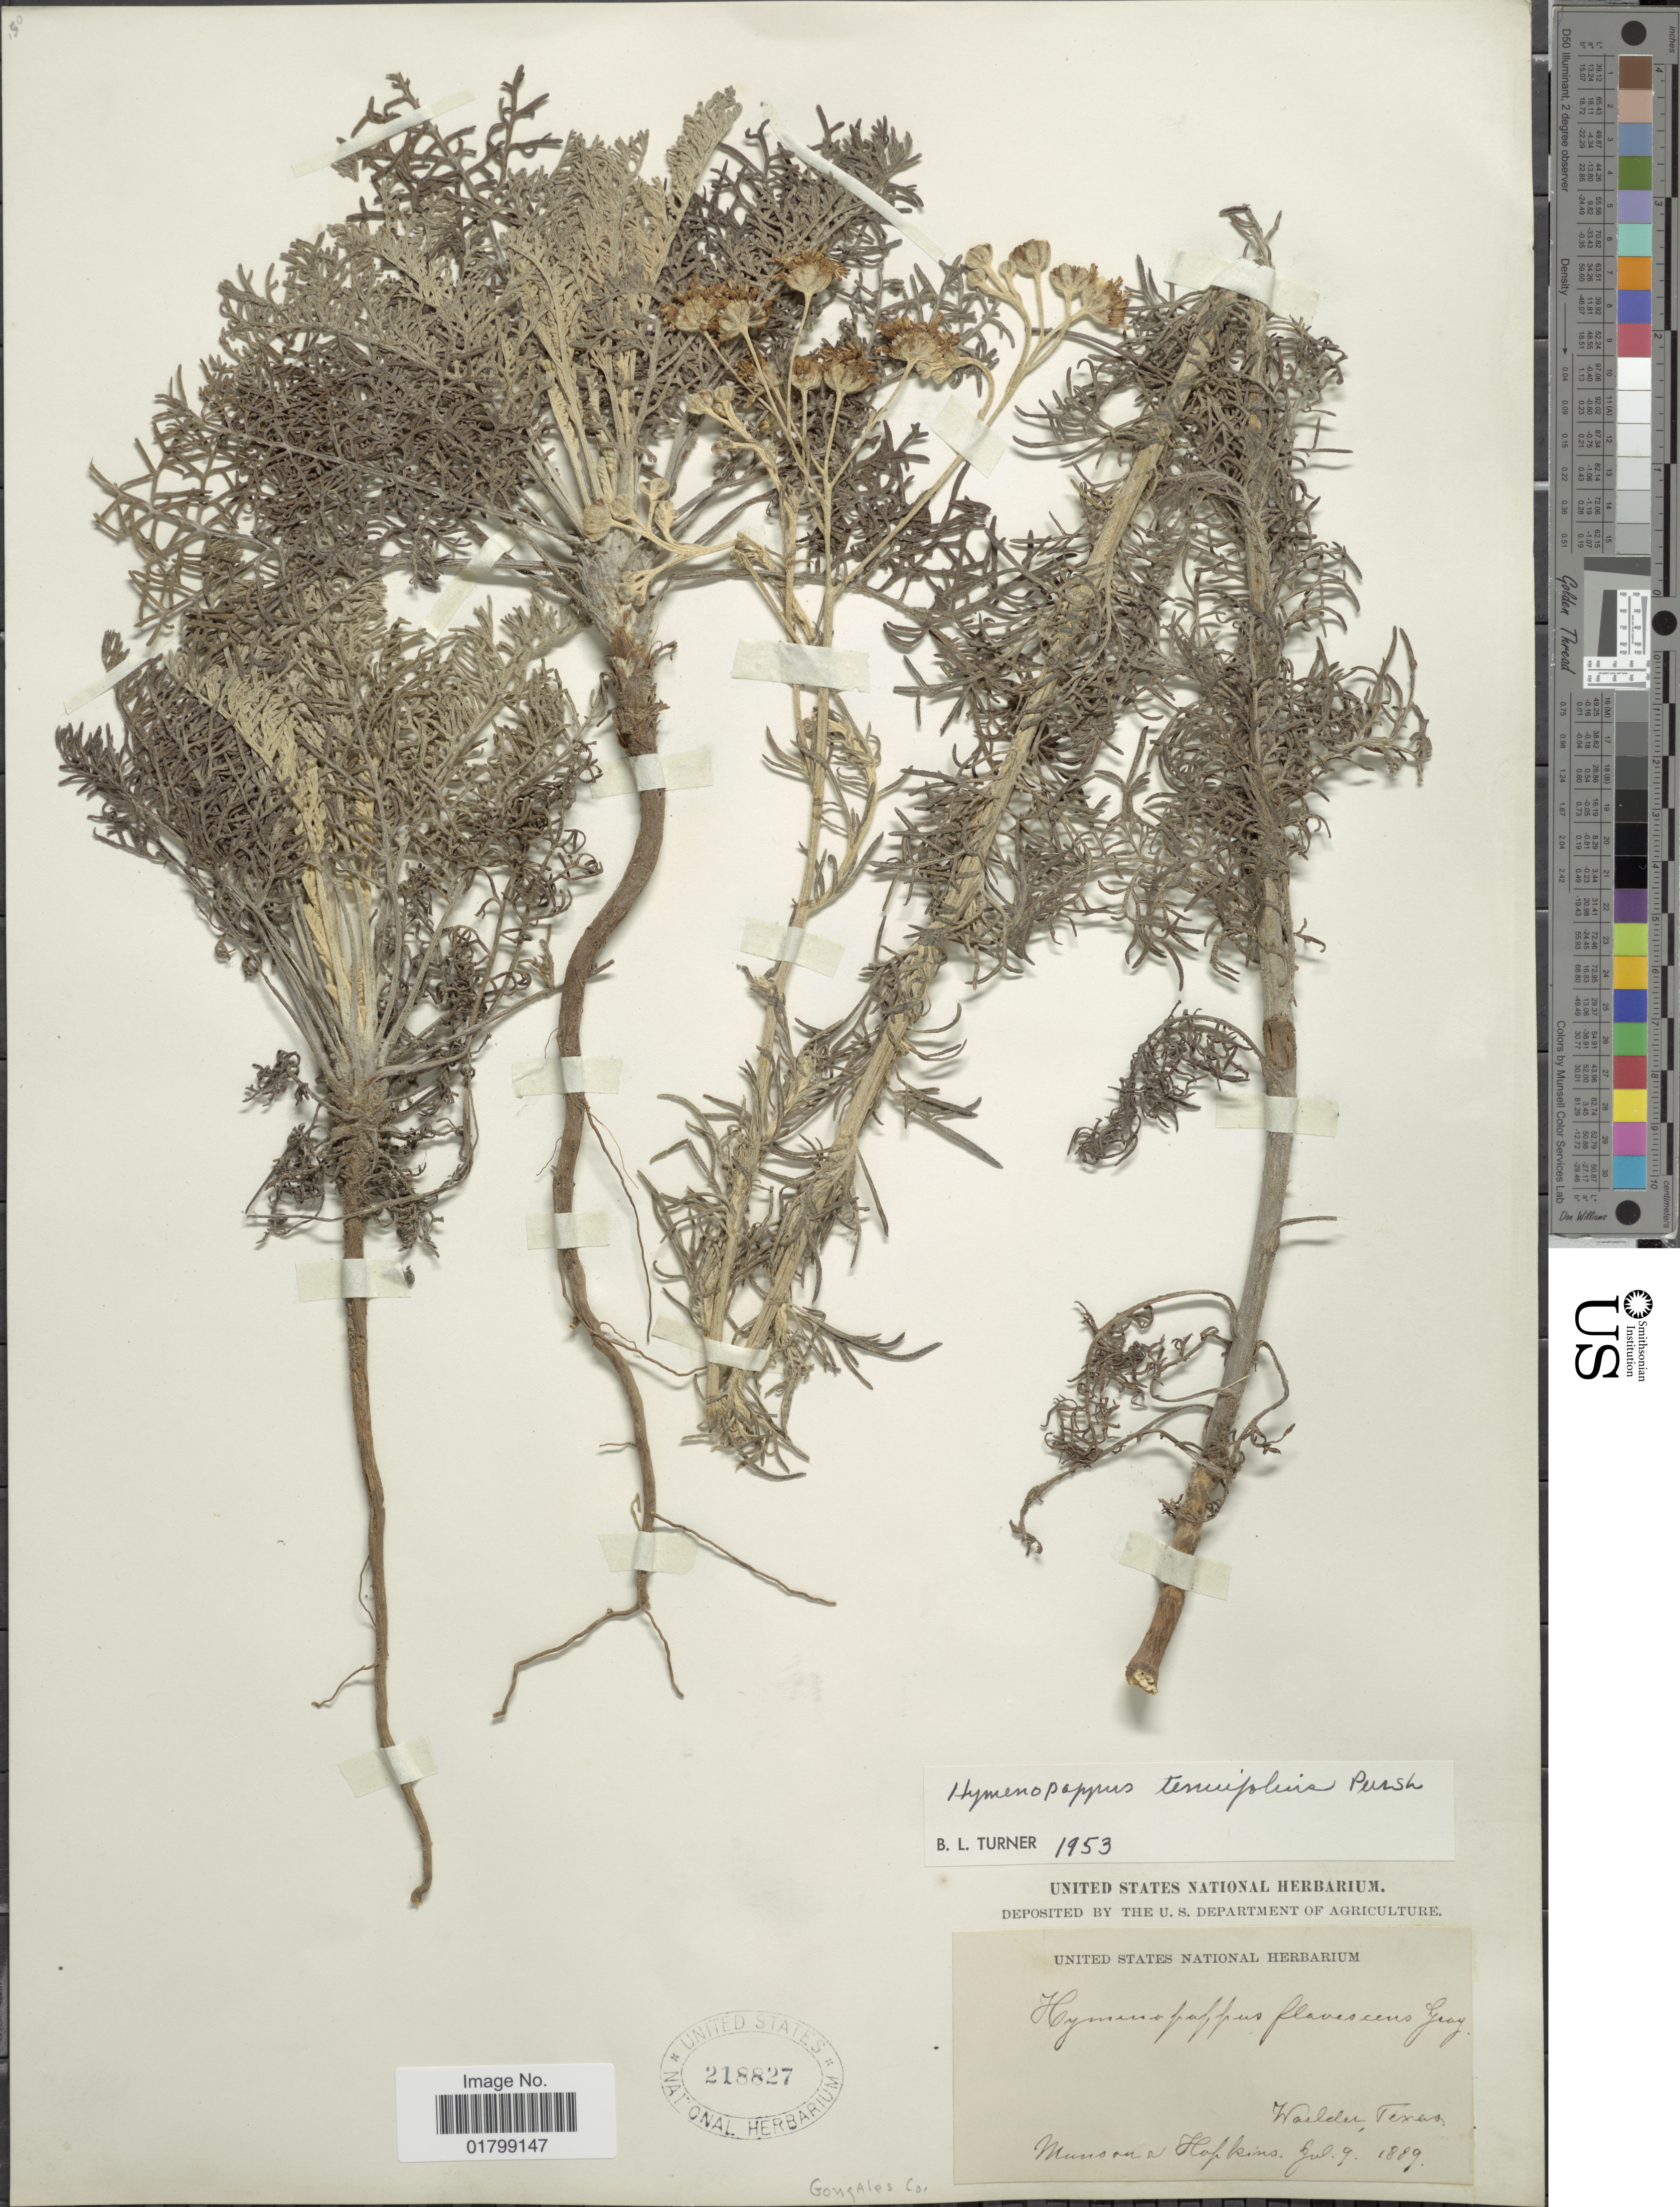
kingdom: Plantae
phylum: Tracheophyta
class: Magnoliopsida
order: Asterales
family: Asteraceae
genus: Hymenopappus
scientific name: Hymenopappus tenuifolius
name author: Pursh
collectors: -. Munson & -- Hopkins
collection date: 1889-07-09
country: United States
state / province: Texas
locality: Walden, Gonzales Co.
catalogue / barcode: US 218827